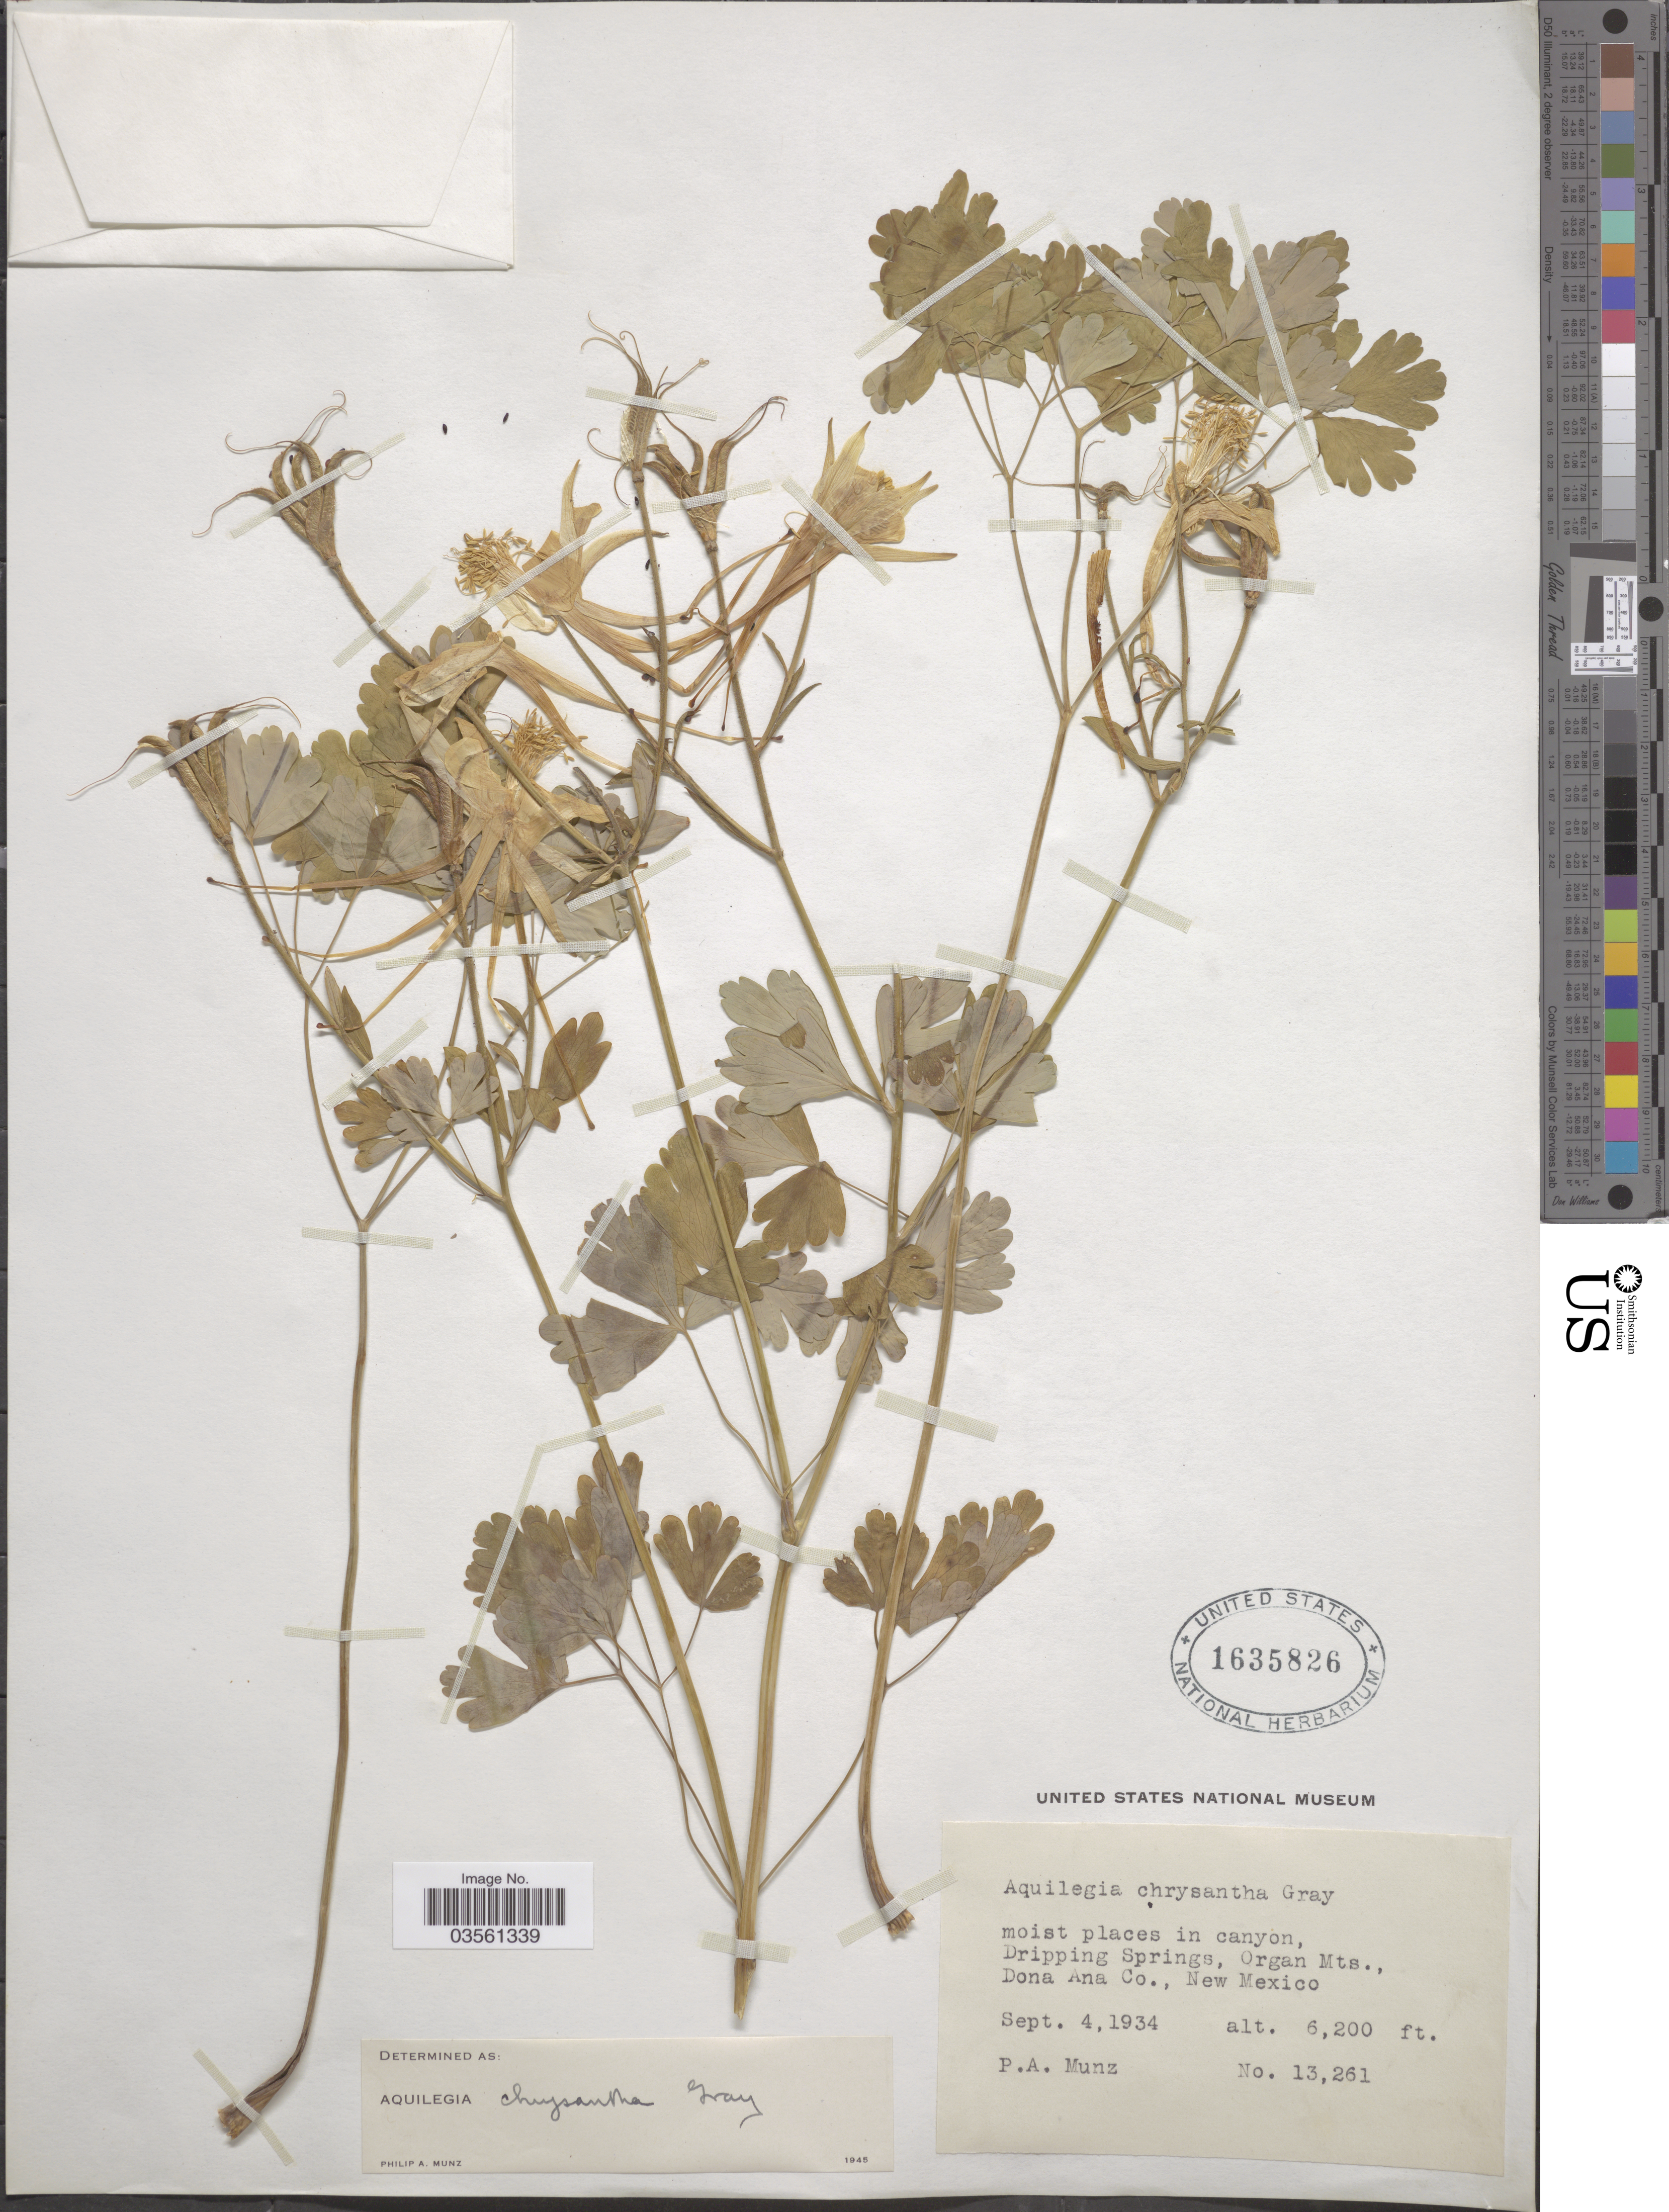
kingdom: Plantae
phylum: Tracheophyta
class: Magnoliopsida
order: Ranunculales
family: Ranunculaceae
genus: Aquilegia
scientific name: Aquilegia chrysantha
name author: A. Gray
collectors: P. A. Munz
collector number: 13261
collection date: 1934-09-04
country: United States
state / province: New Mexico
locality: Dripping Springs, Organ Mts., Dona Ana Co.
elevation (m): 1890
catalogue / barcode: US 1635826